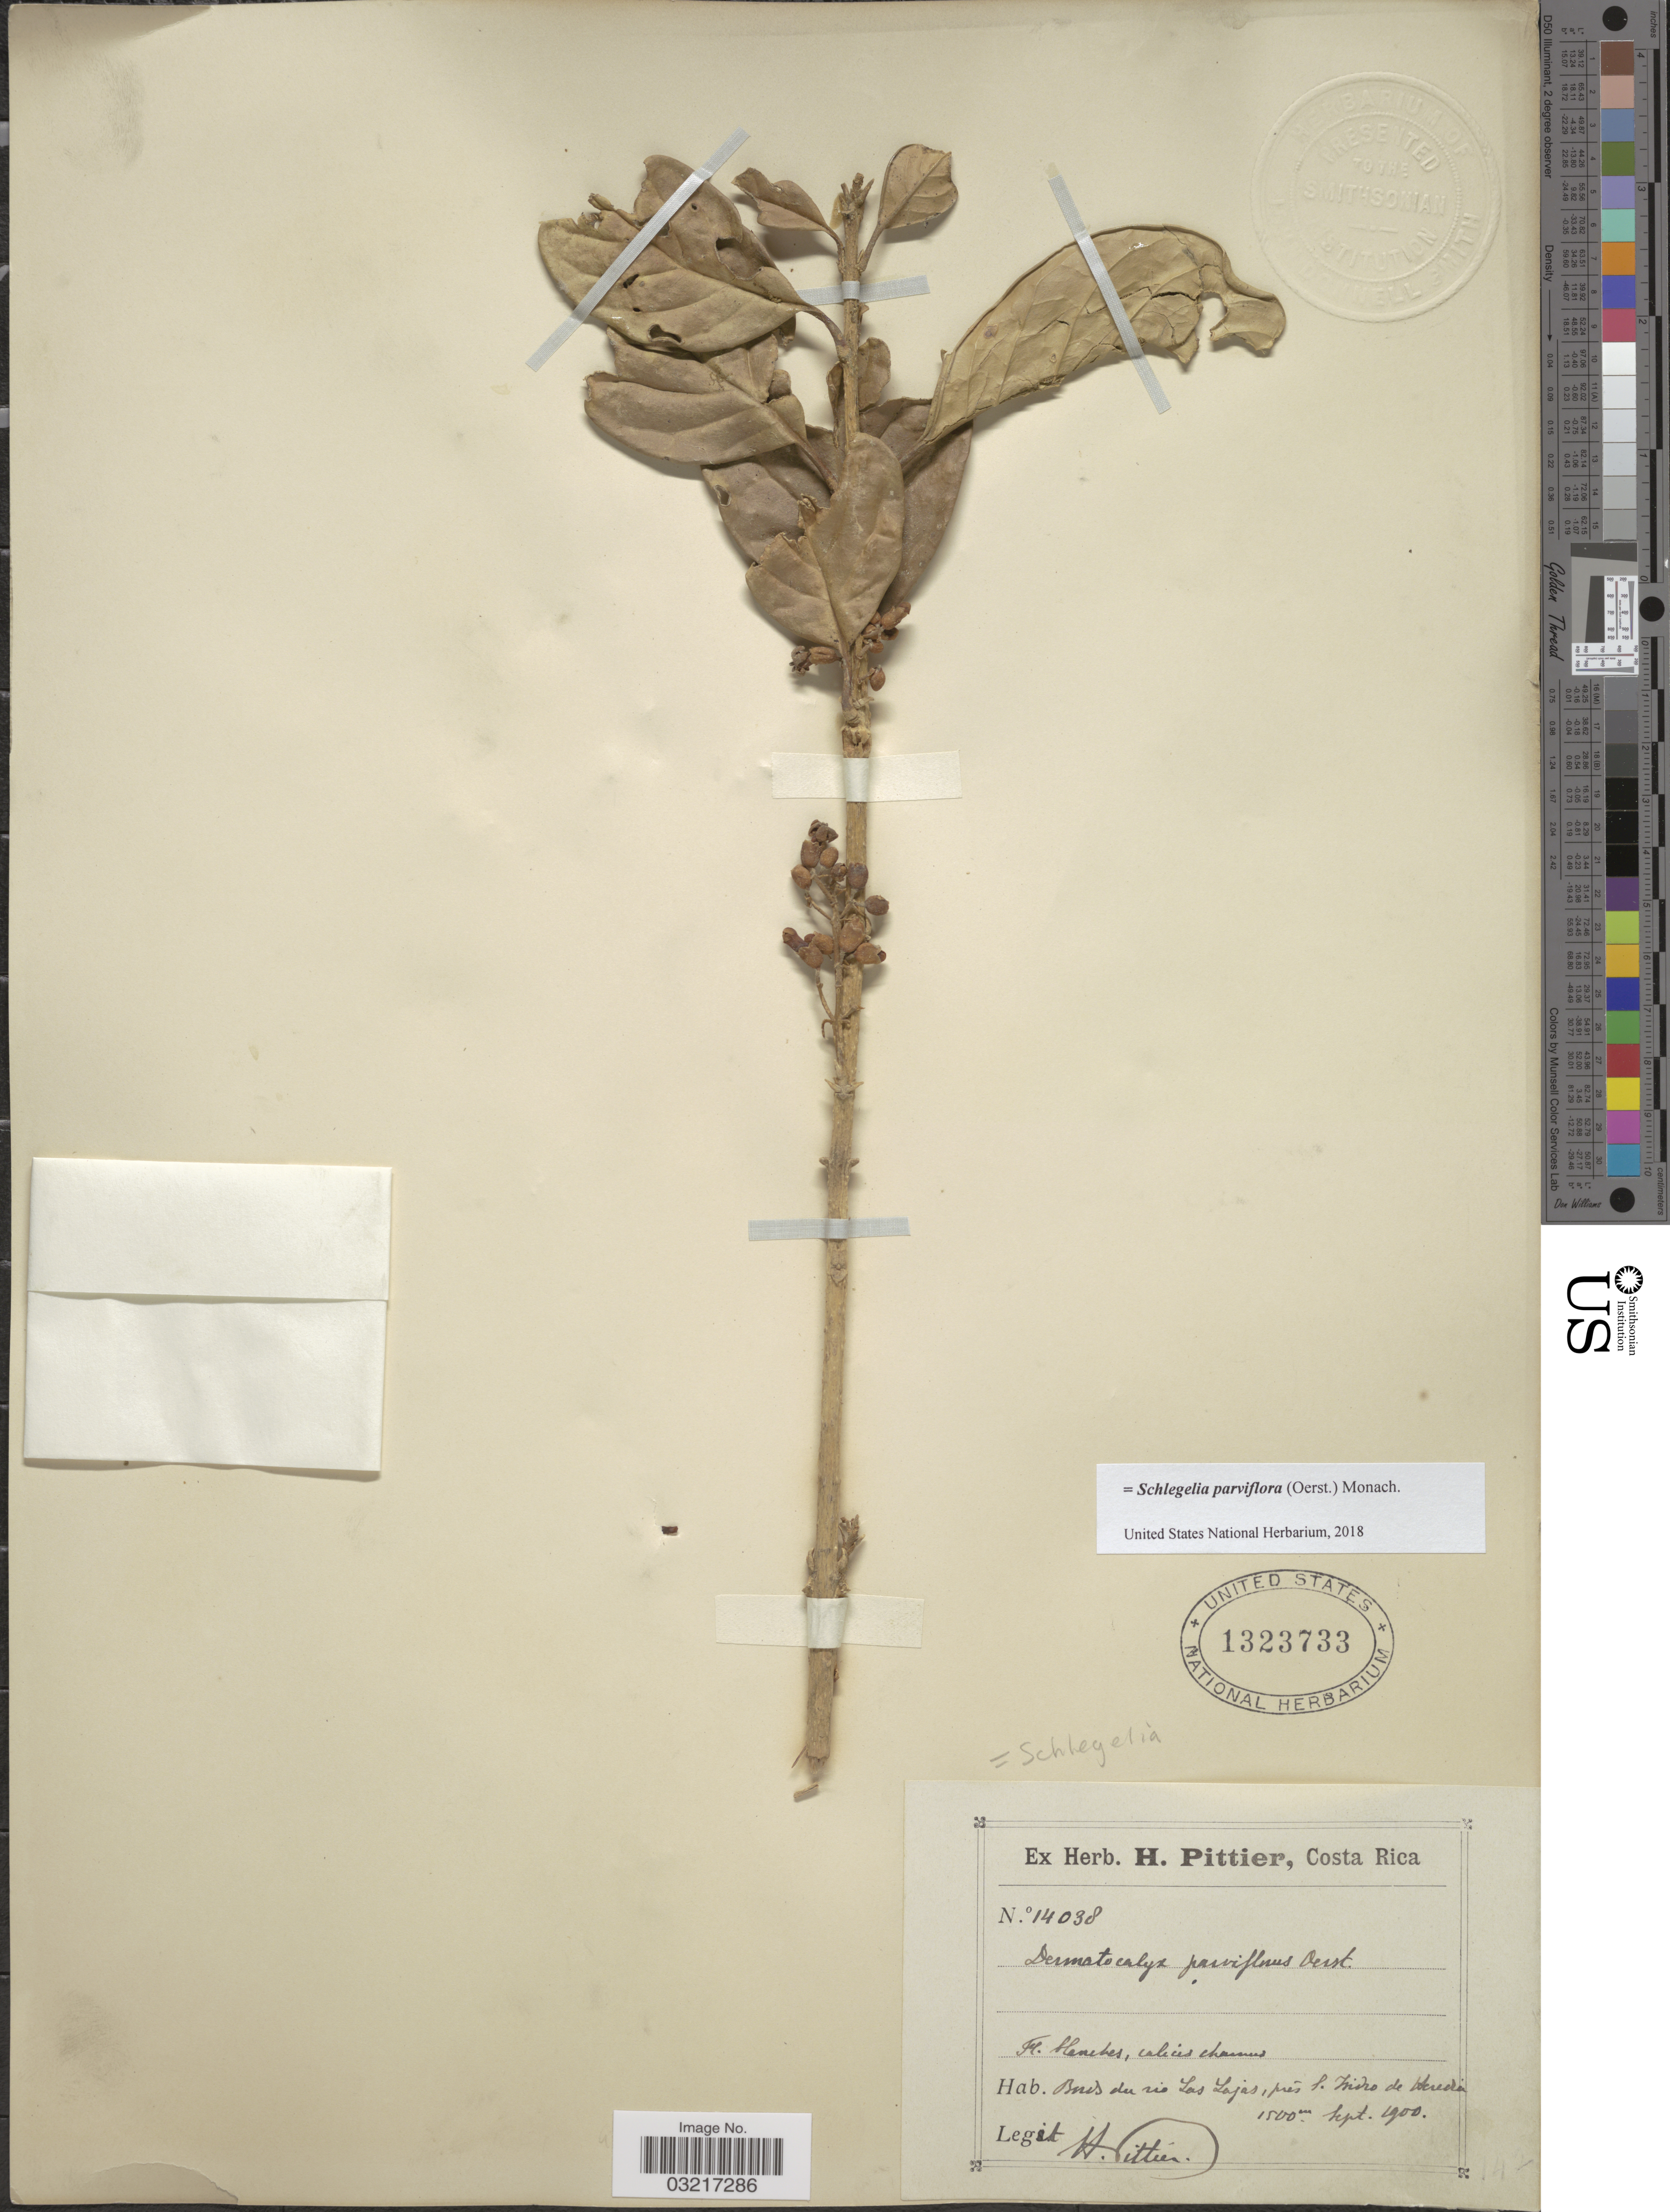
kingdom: Plantae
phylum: Tracheophyta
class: Magnoliopsida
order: Lamiales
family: Schlegeliaceae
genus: Schlegelia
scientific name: Schlegelia parviflora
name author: (Oerst.) Monach.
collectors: H. F. Pittier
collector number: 14038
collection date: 1900-09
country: Costa Rica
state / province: Heredia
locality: Bords du rio Las Lajas, prés S. Isidro de Heredia.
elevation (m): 1500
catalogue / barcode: US 1323733